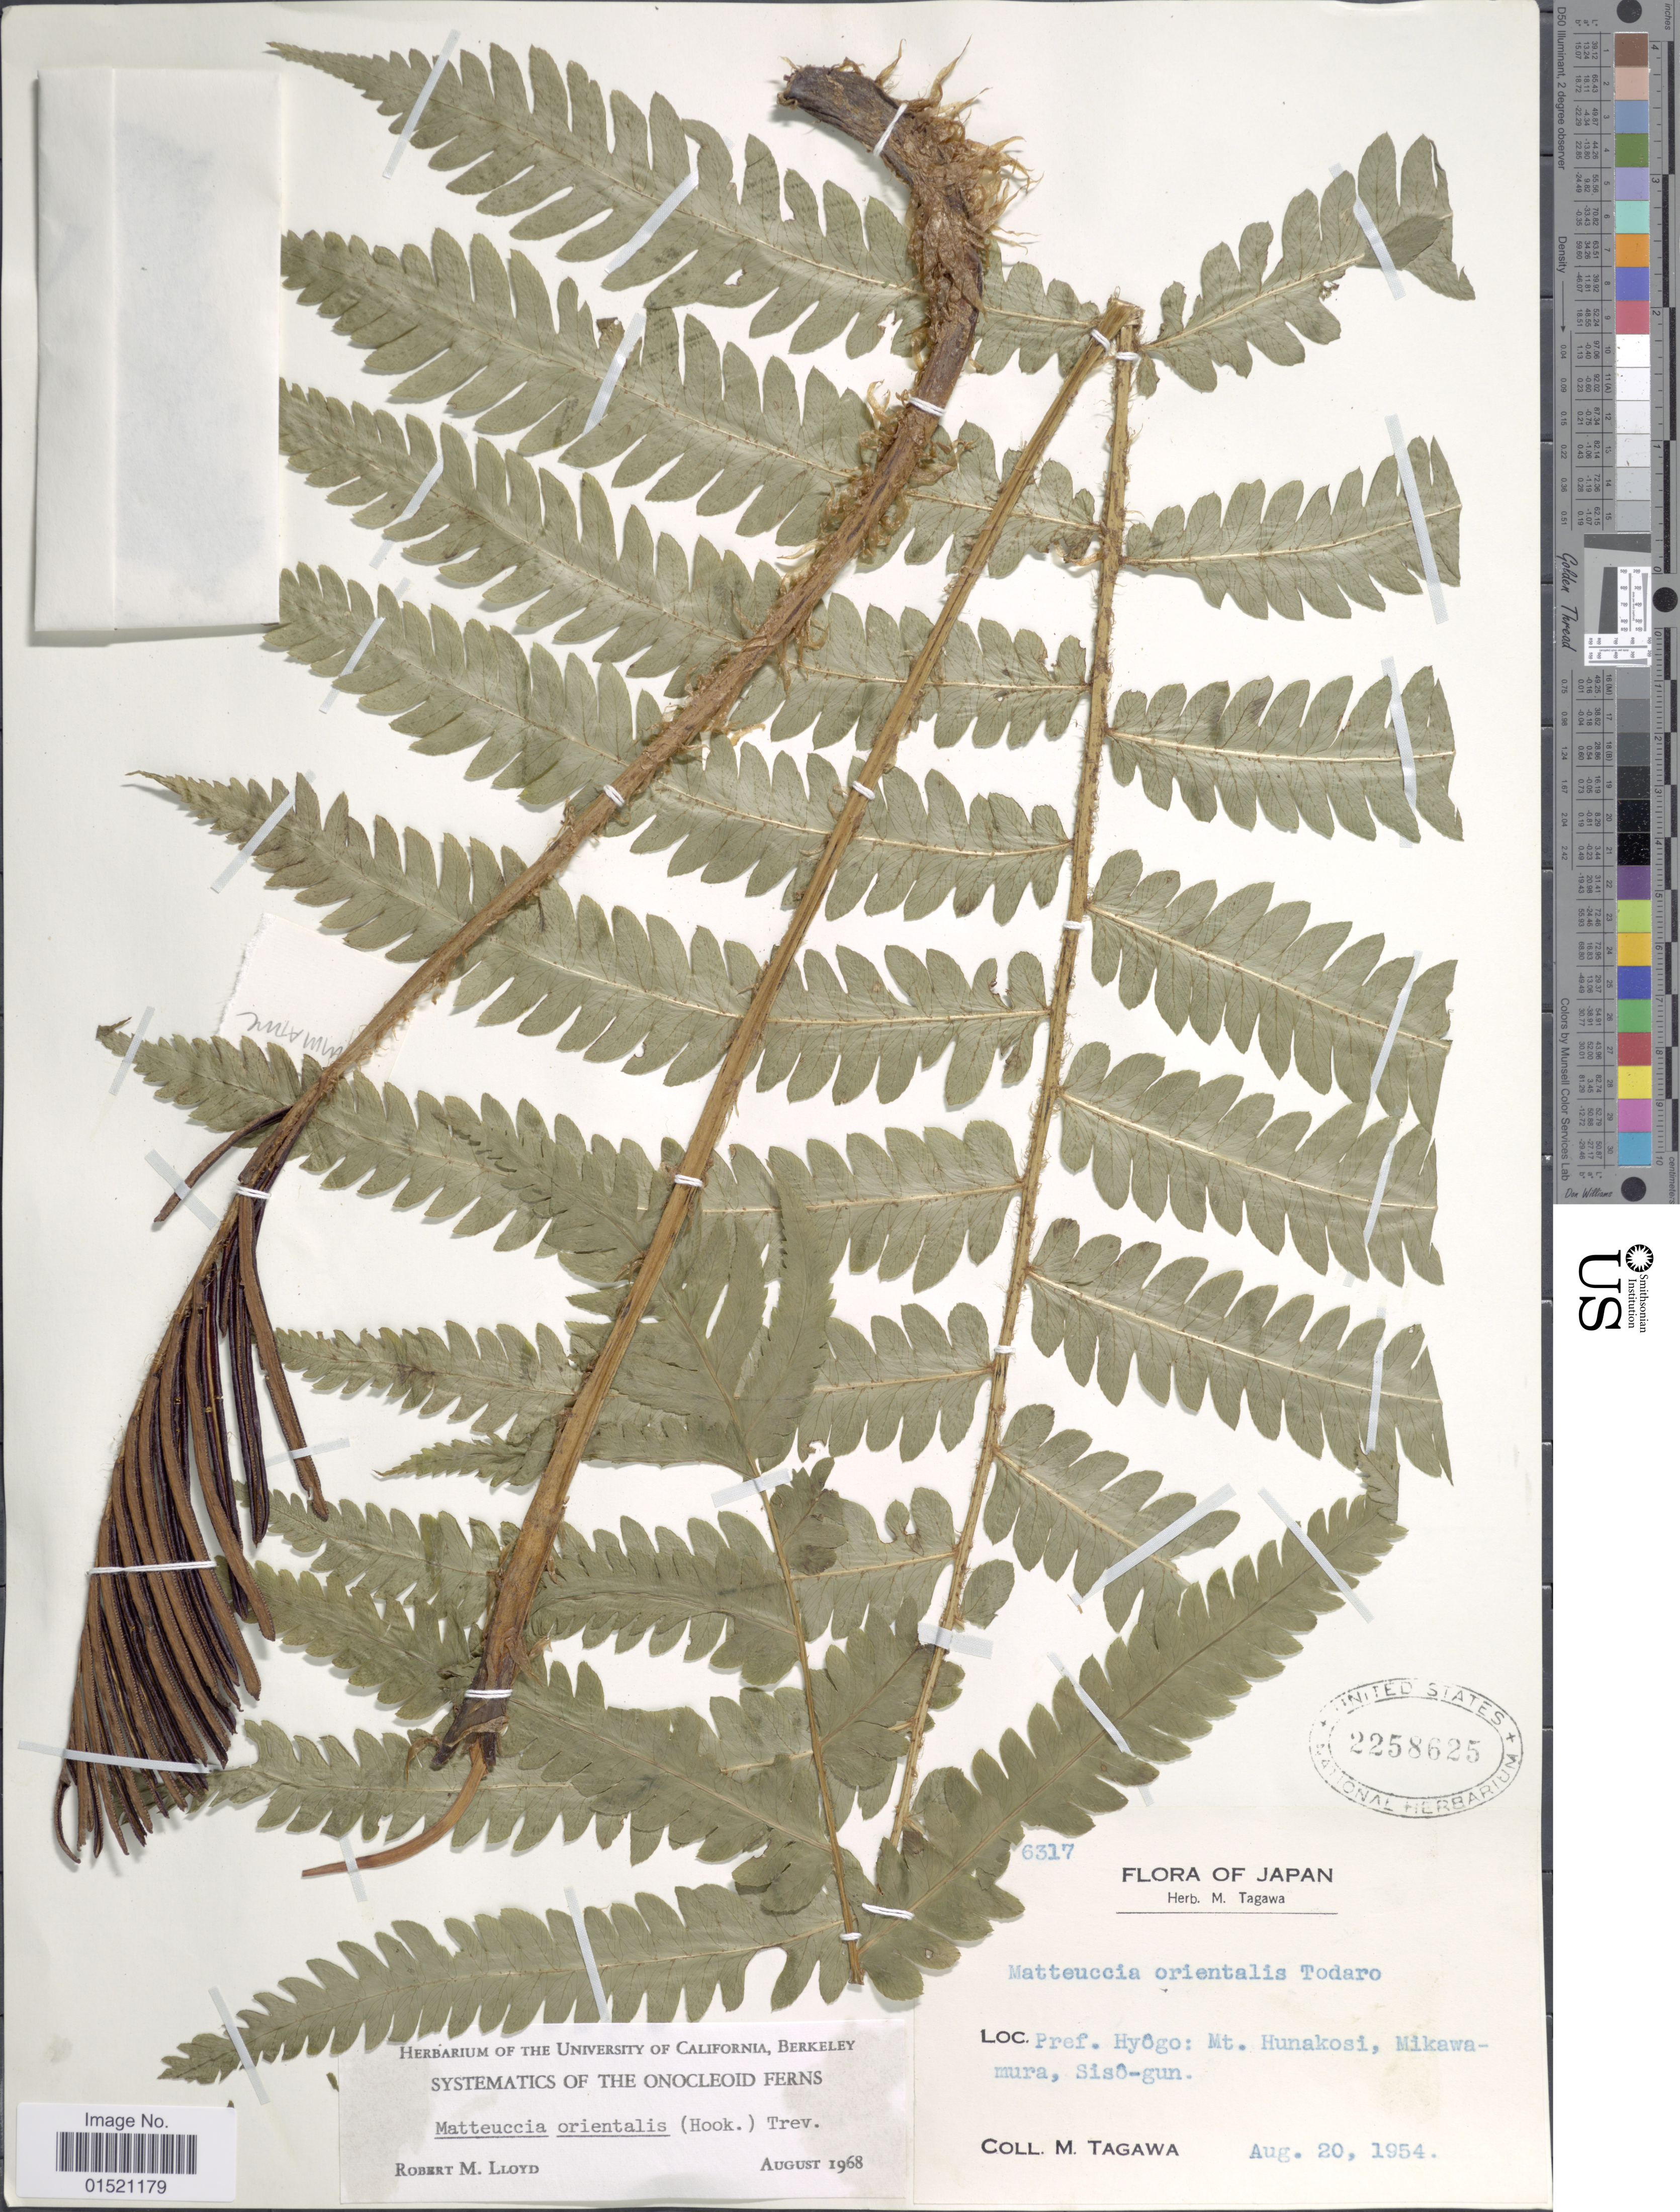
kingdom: Plantae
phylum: Tracheophyta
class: Polypodiopsida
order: Polypodiales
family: Onocleaceae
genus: Pentarhizidium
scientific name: Pentarhizidium orientale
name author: (Hook.) Hayata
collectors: M. Tagawa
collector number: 6317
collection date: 1954-08-20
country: Japan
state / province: Hyogo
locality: Pref. Hyôogo: Mt Hunakosi, Mikawamura, Sisô-gun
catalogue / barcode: US 2258625